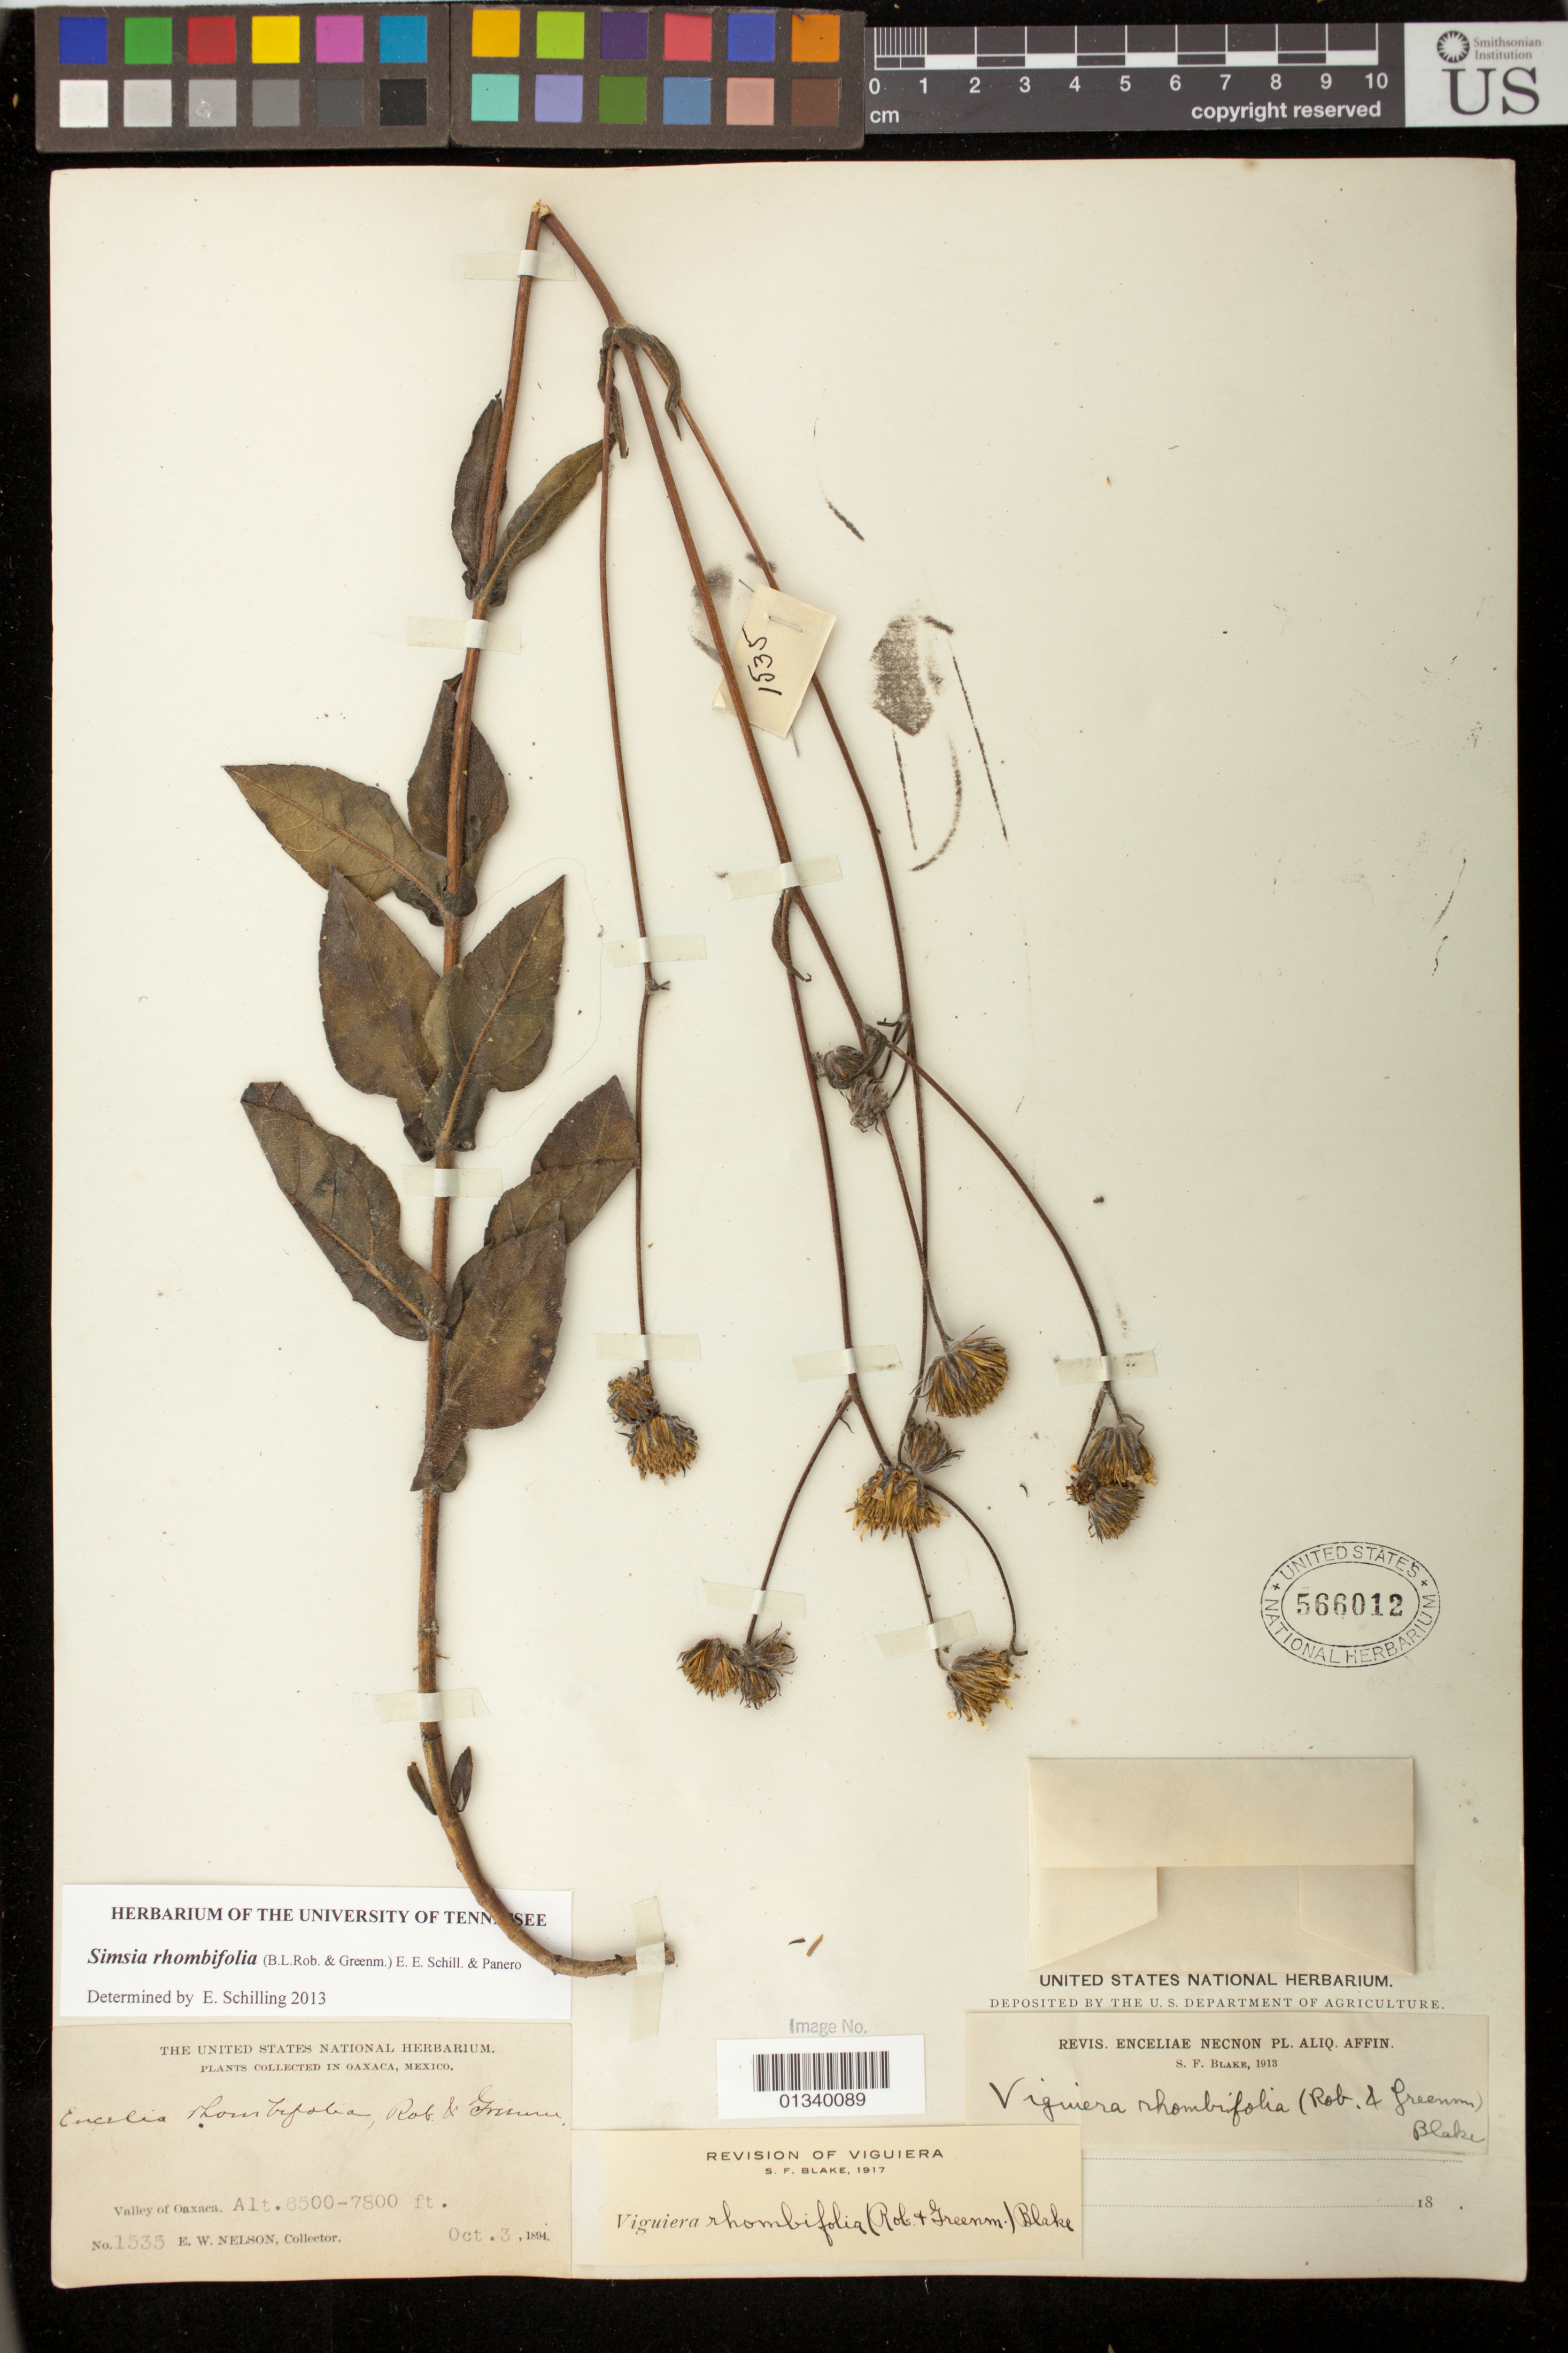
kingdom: Plantae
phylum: Tracheophyta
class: Magnoliopsida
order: Asterales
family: Asteraceae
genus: Simsia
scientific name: Simsia rhombifolia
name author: (B.L. Rob. & Greenm.) E.E. Schill. & Panero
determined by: Schilling, E. E.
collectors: E. W. Nelson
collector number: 1535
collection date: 1894-10-03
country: Mexico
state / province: Oaxaca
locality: Oaxaca Valley.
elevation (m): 1981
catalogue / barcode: US 566012